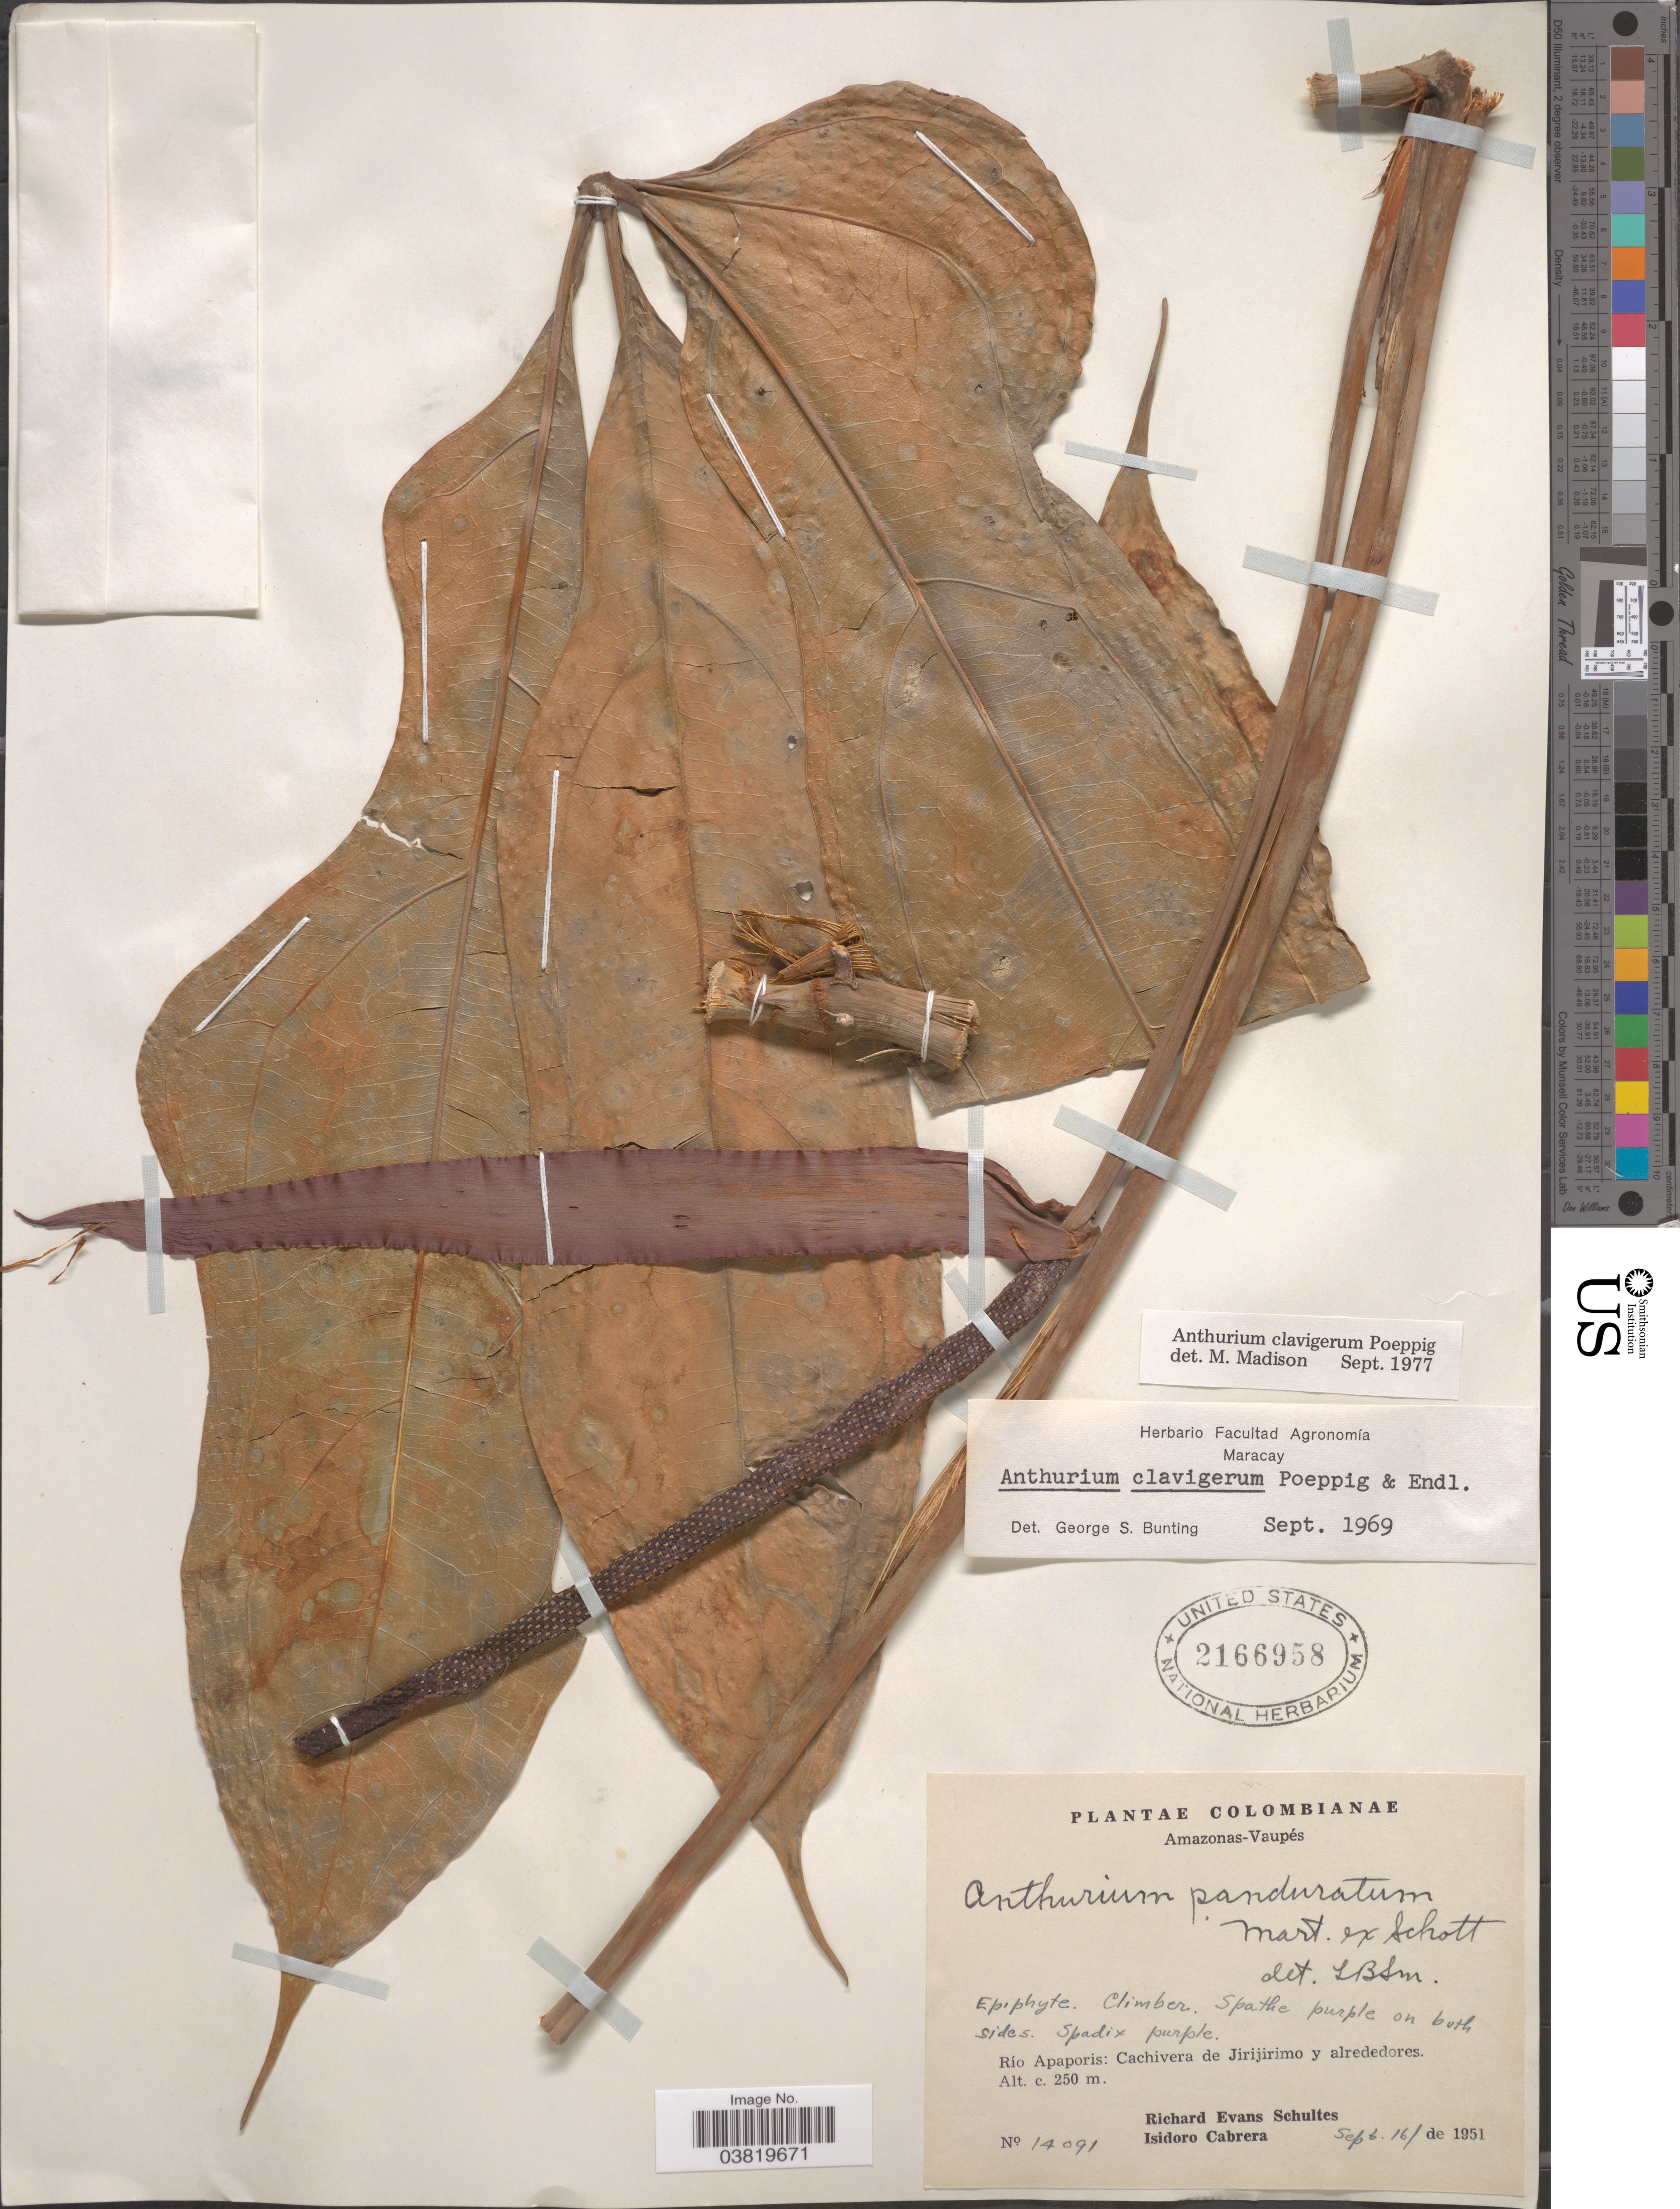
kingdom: Plantae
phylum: Tracheophyta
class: Liliopsida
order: Alismatales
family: Araceae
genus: Anthurium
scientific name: Anthurium clavigerum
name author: Poepp. & Endl.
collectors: R. E. Schultes & I. Cabrera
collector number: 14091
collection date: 1951-09-16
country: Colombia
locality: Amazonas-Vaupés. Río Apaporis: Cachivera de Jirijirimo y alrededores.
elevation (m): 250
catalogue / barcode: US 2166958